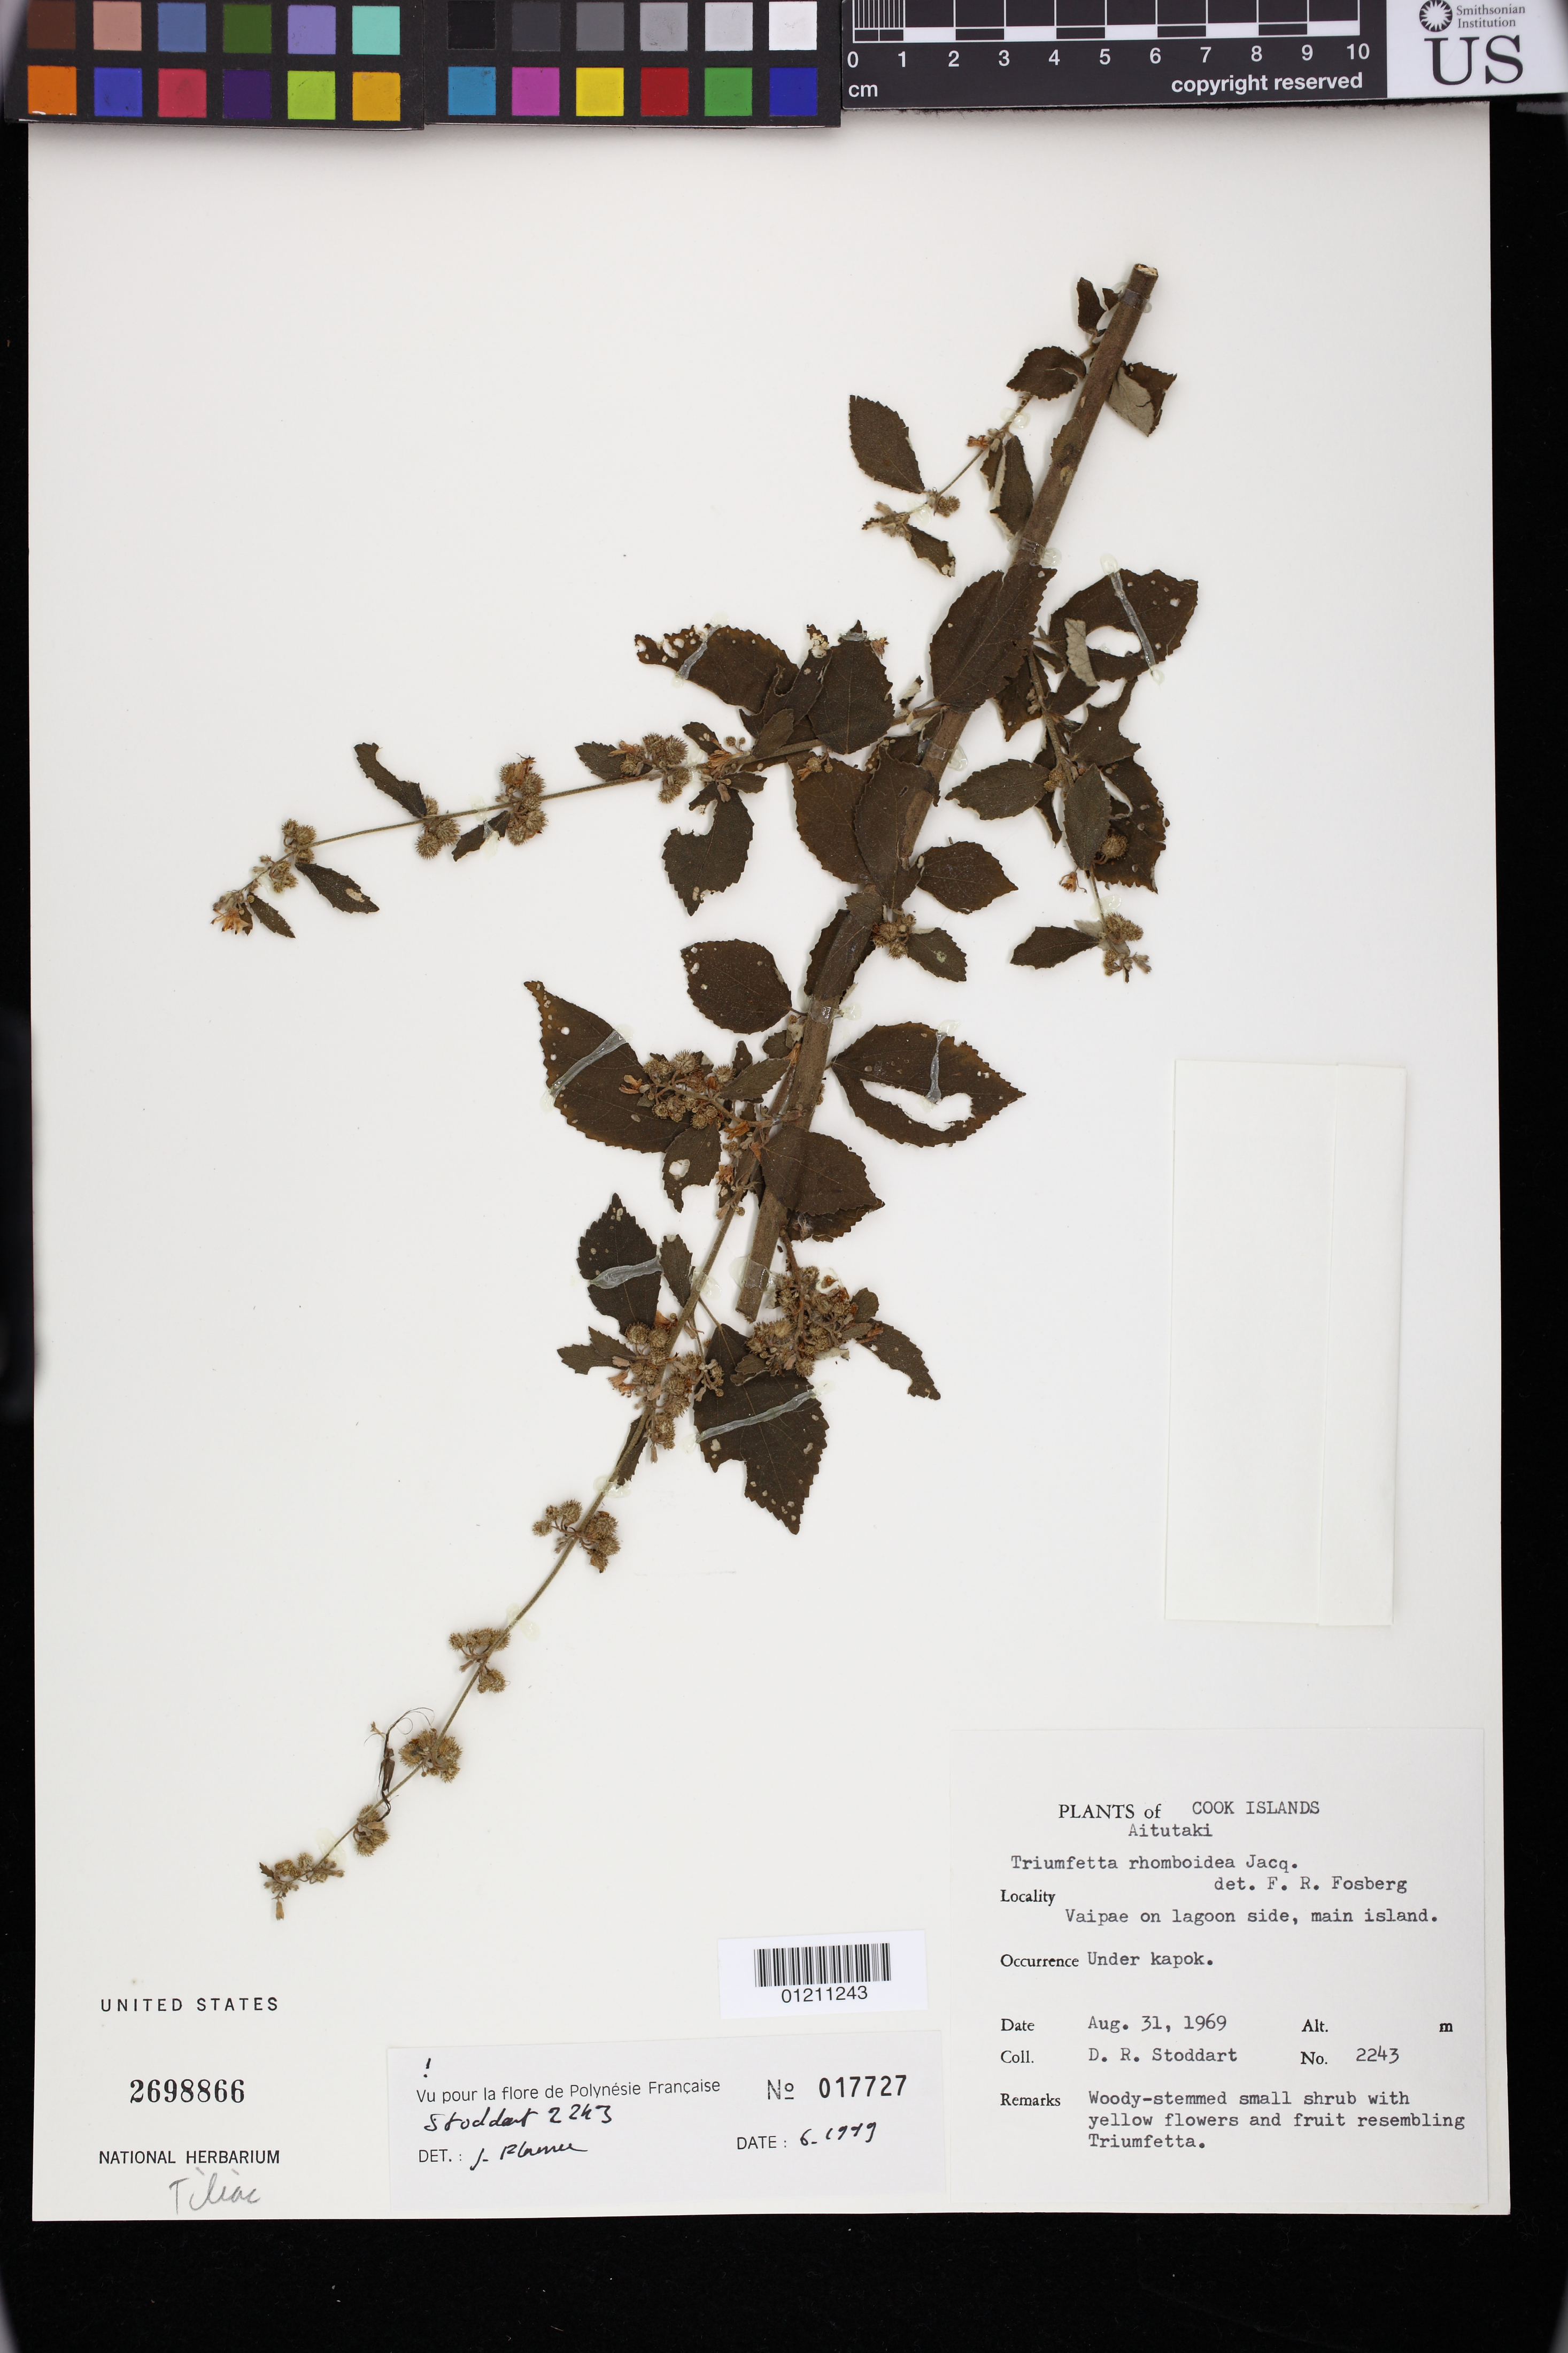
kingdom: Plantae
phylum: Tracheophyta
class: Magnoliopsida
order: Malvales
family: Malvaceae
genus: Triumfetta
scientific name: Triumfetta rhomboidea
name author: Jacq.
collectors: D. R. Stoddart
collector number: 2243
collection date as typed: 31 Aug 1969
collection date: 1969-08-31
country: Cook Islands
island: Aitutaki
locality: Cook Islands: Aitutaki. Vaipae on lagoon side, main island.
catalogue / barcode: US 2698866